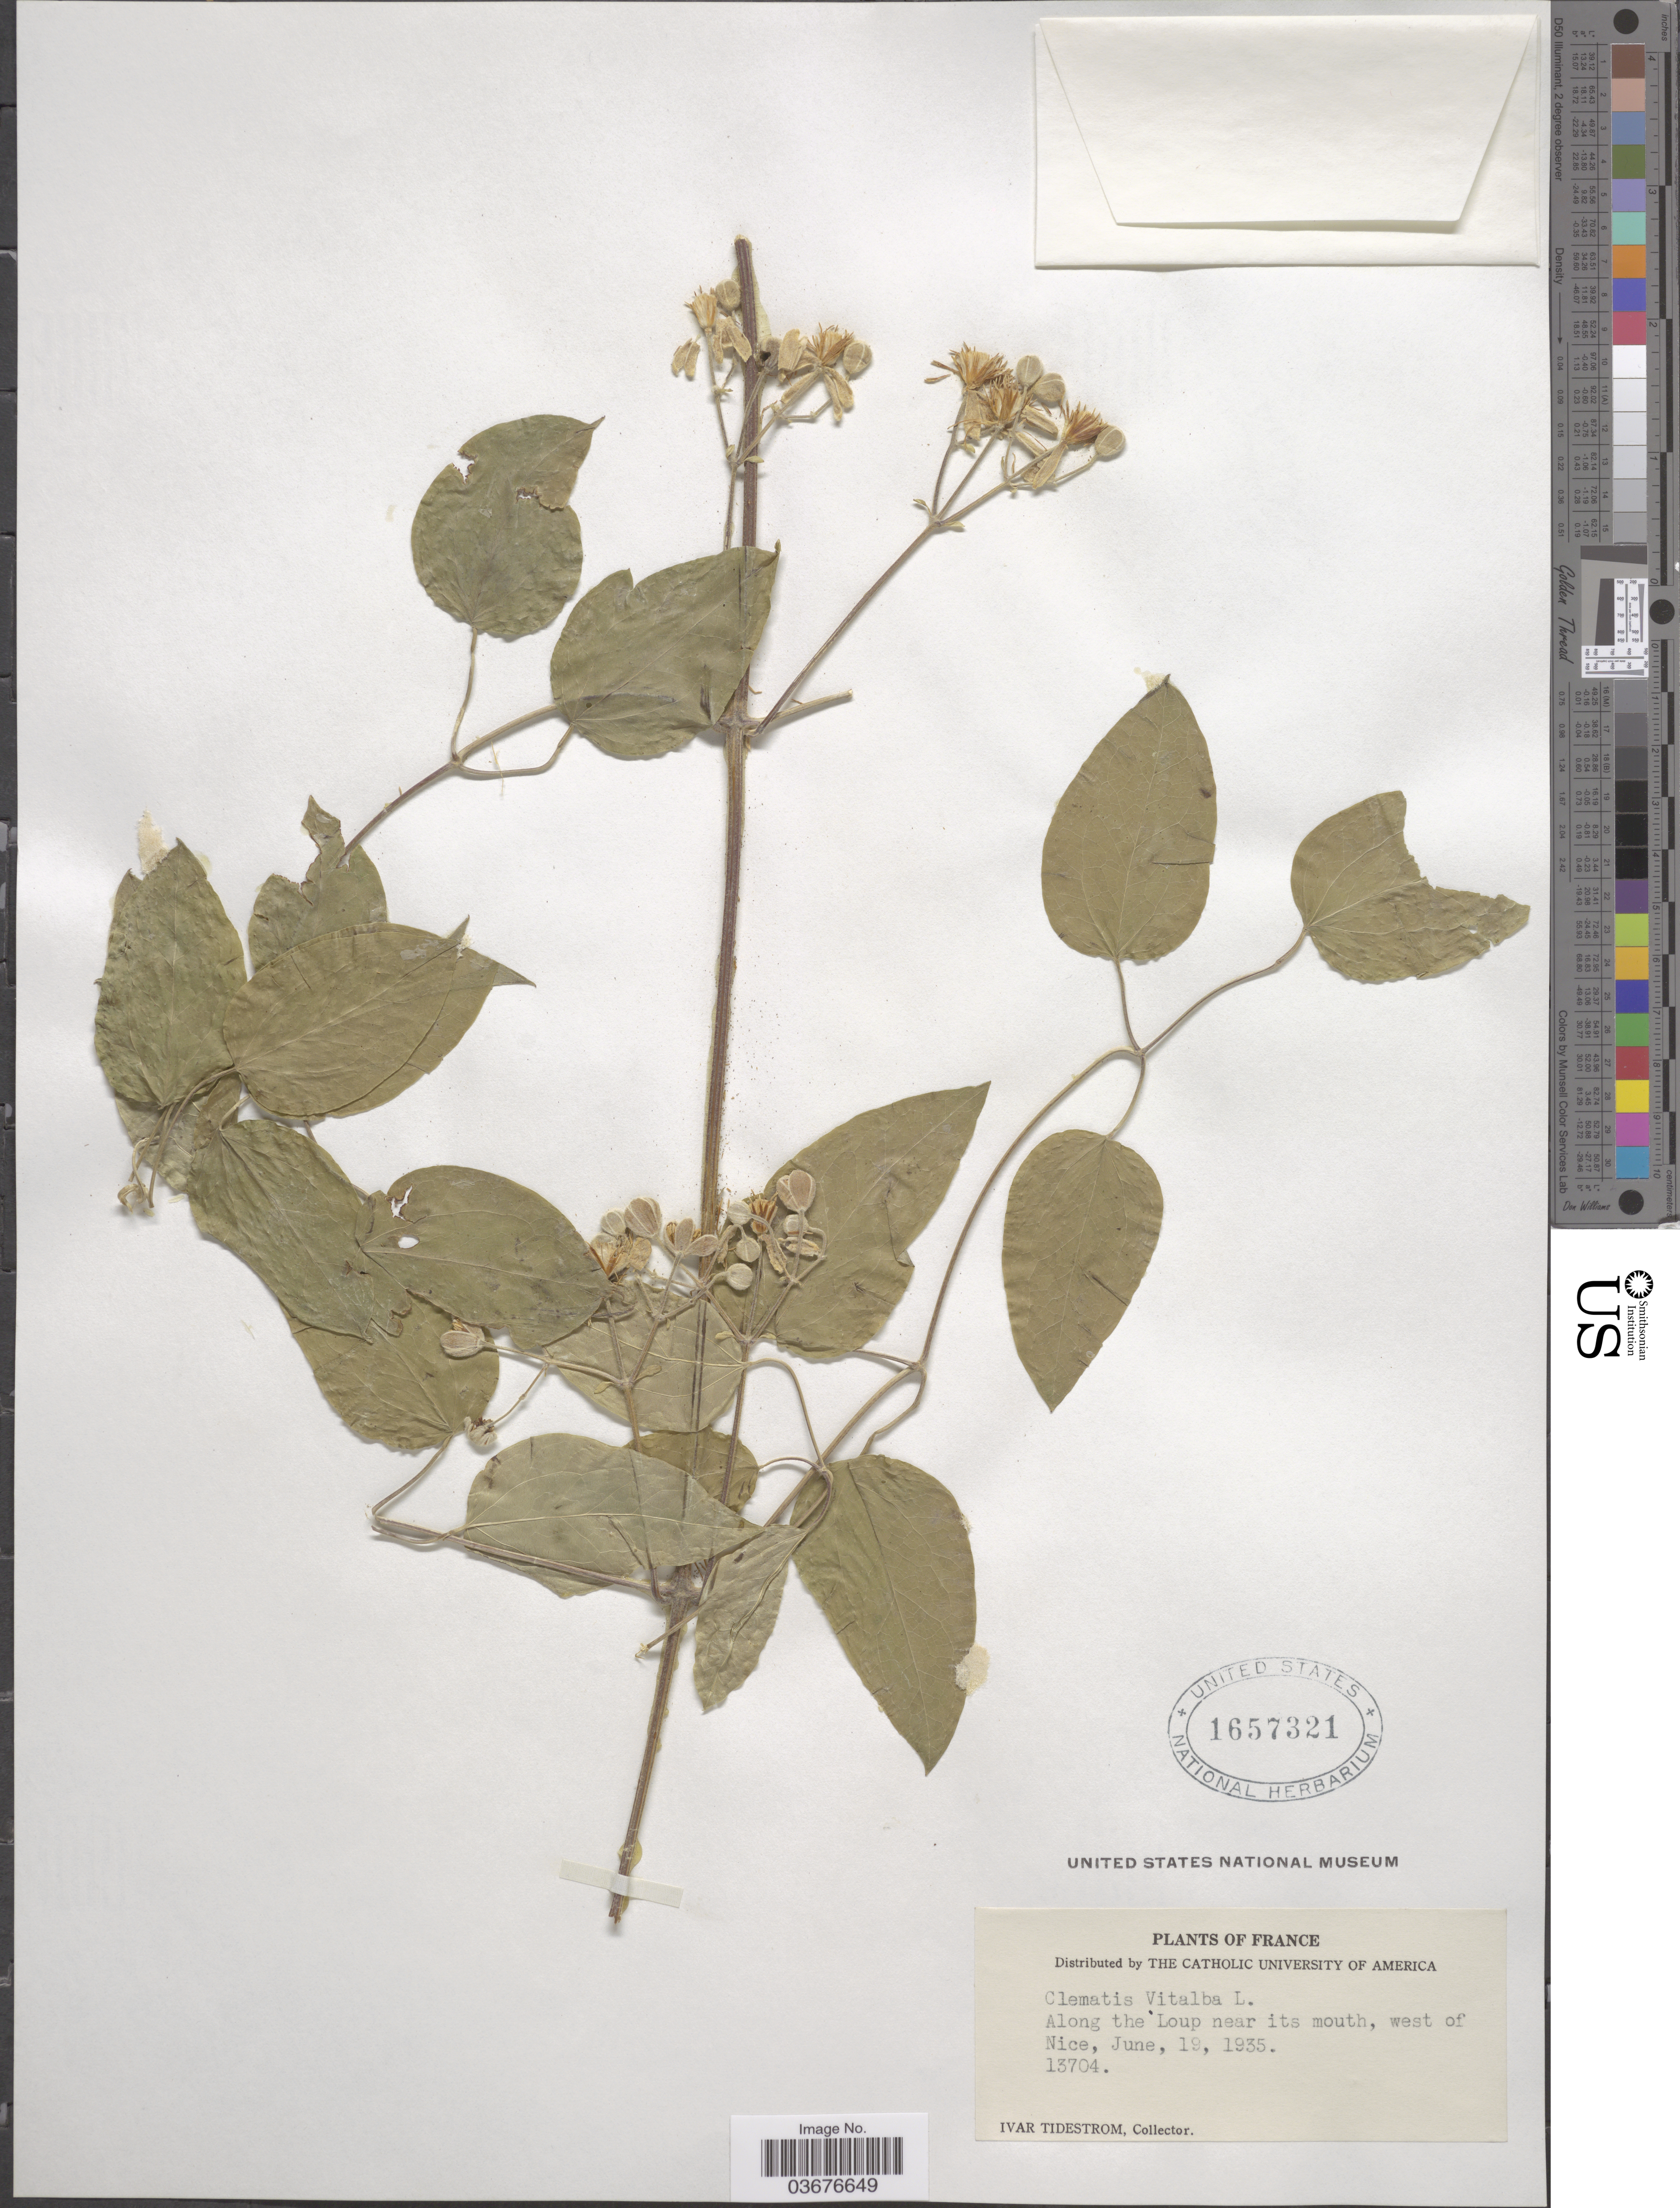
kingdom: Plantae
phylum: Tracheophyta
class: Magnoliopsida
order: Ranunculales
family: Ranunculaceae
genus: Clematis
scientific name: Clematis vitalba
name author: L.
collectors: I. F. Tidestrom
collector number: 13704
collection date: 1935-06-19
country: France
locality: Along the Loup near its mouth, west of Nice.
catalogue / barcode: US 1657321